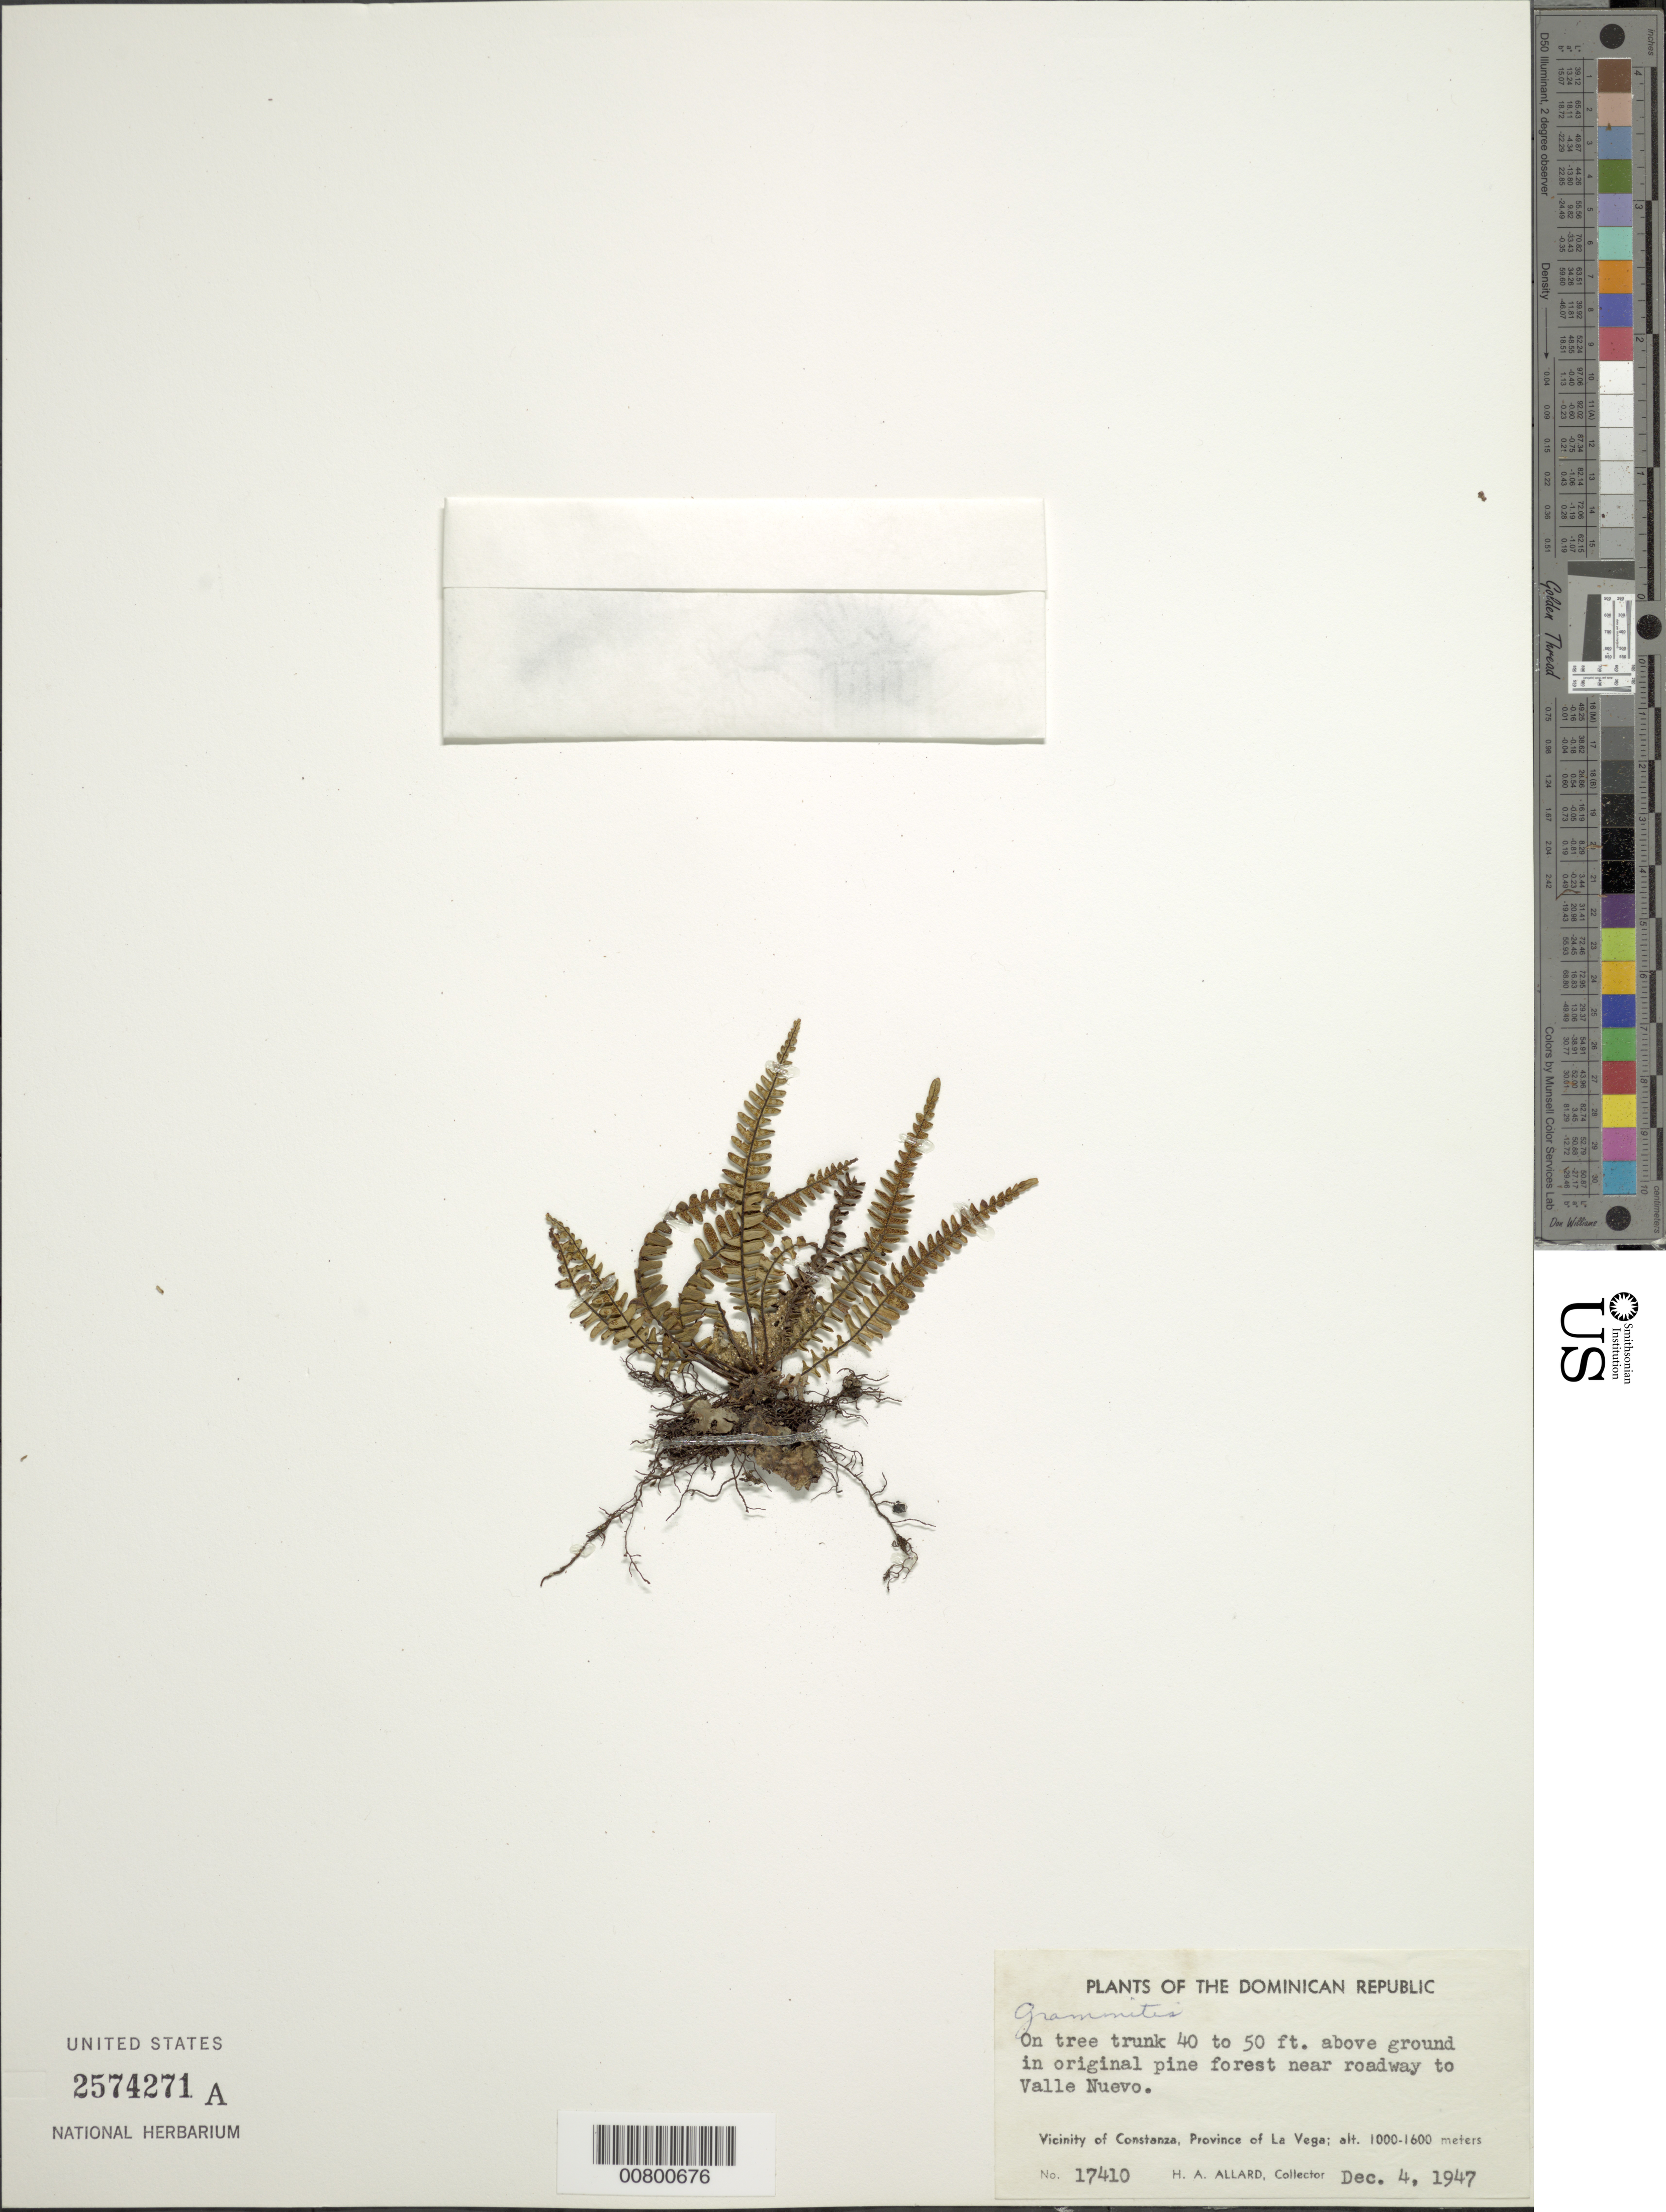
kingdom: Plantae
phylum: Tracheophyta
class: Polypodiopsida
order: Polypodiales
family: Polypodiaceae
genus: Grammitis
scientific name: Grammitis sp.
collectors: H. A. Allard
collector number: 17410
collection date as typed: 04 Dec 1947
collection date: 1947-12-04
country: Dominican Republic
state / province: La Vega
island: Hispaniola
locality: Valle Nuevo, Constanza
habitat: Original pine forest, on tree trunk 40-50 feet above ground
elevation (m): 1000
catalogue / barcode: US 2574271A